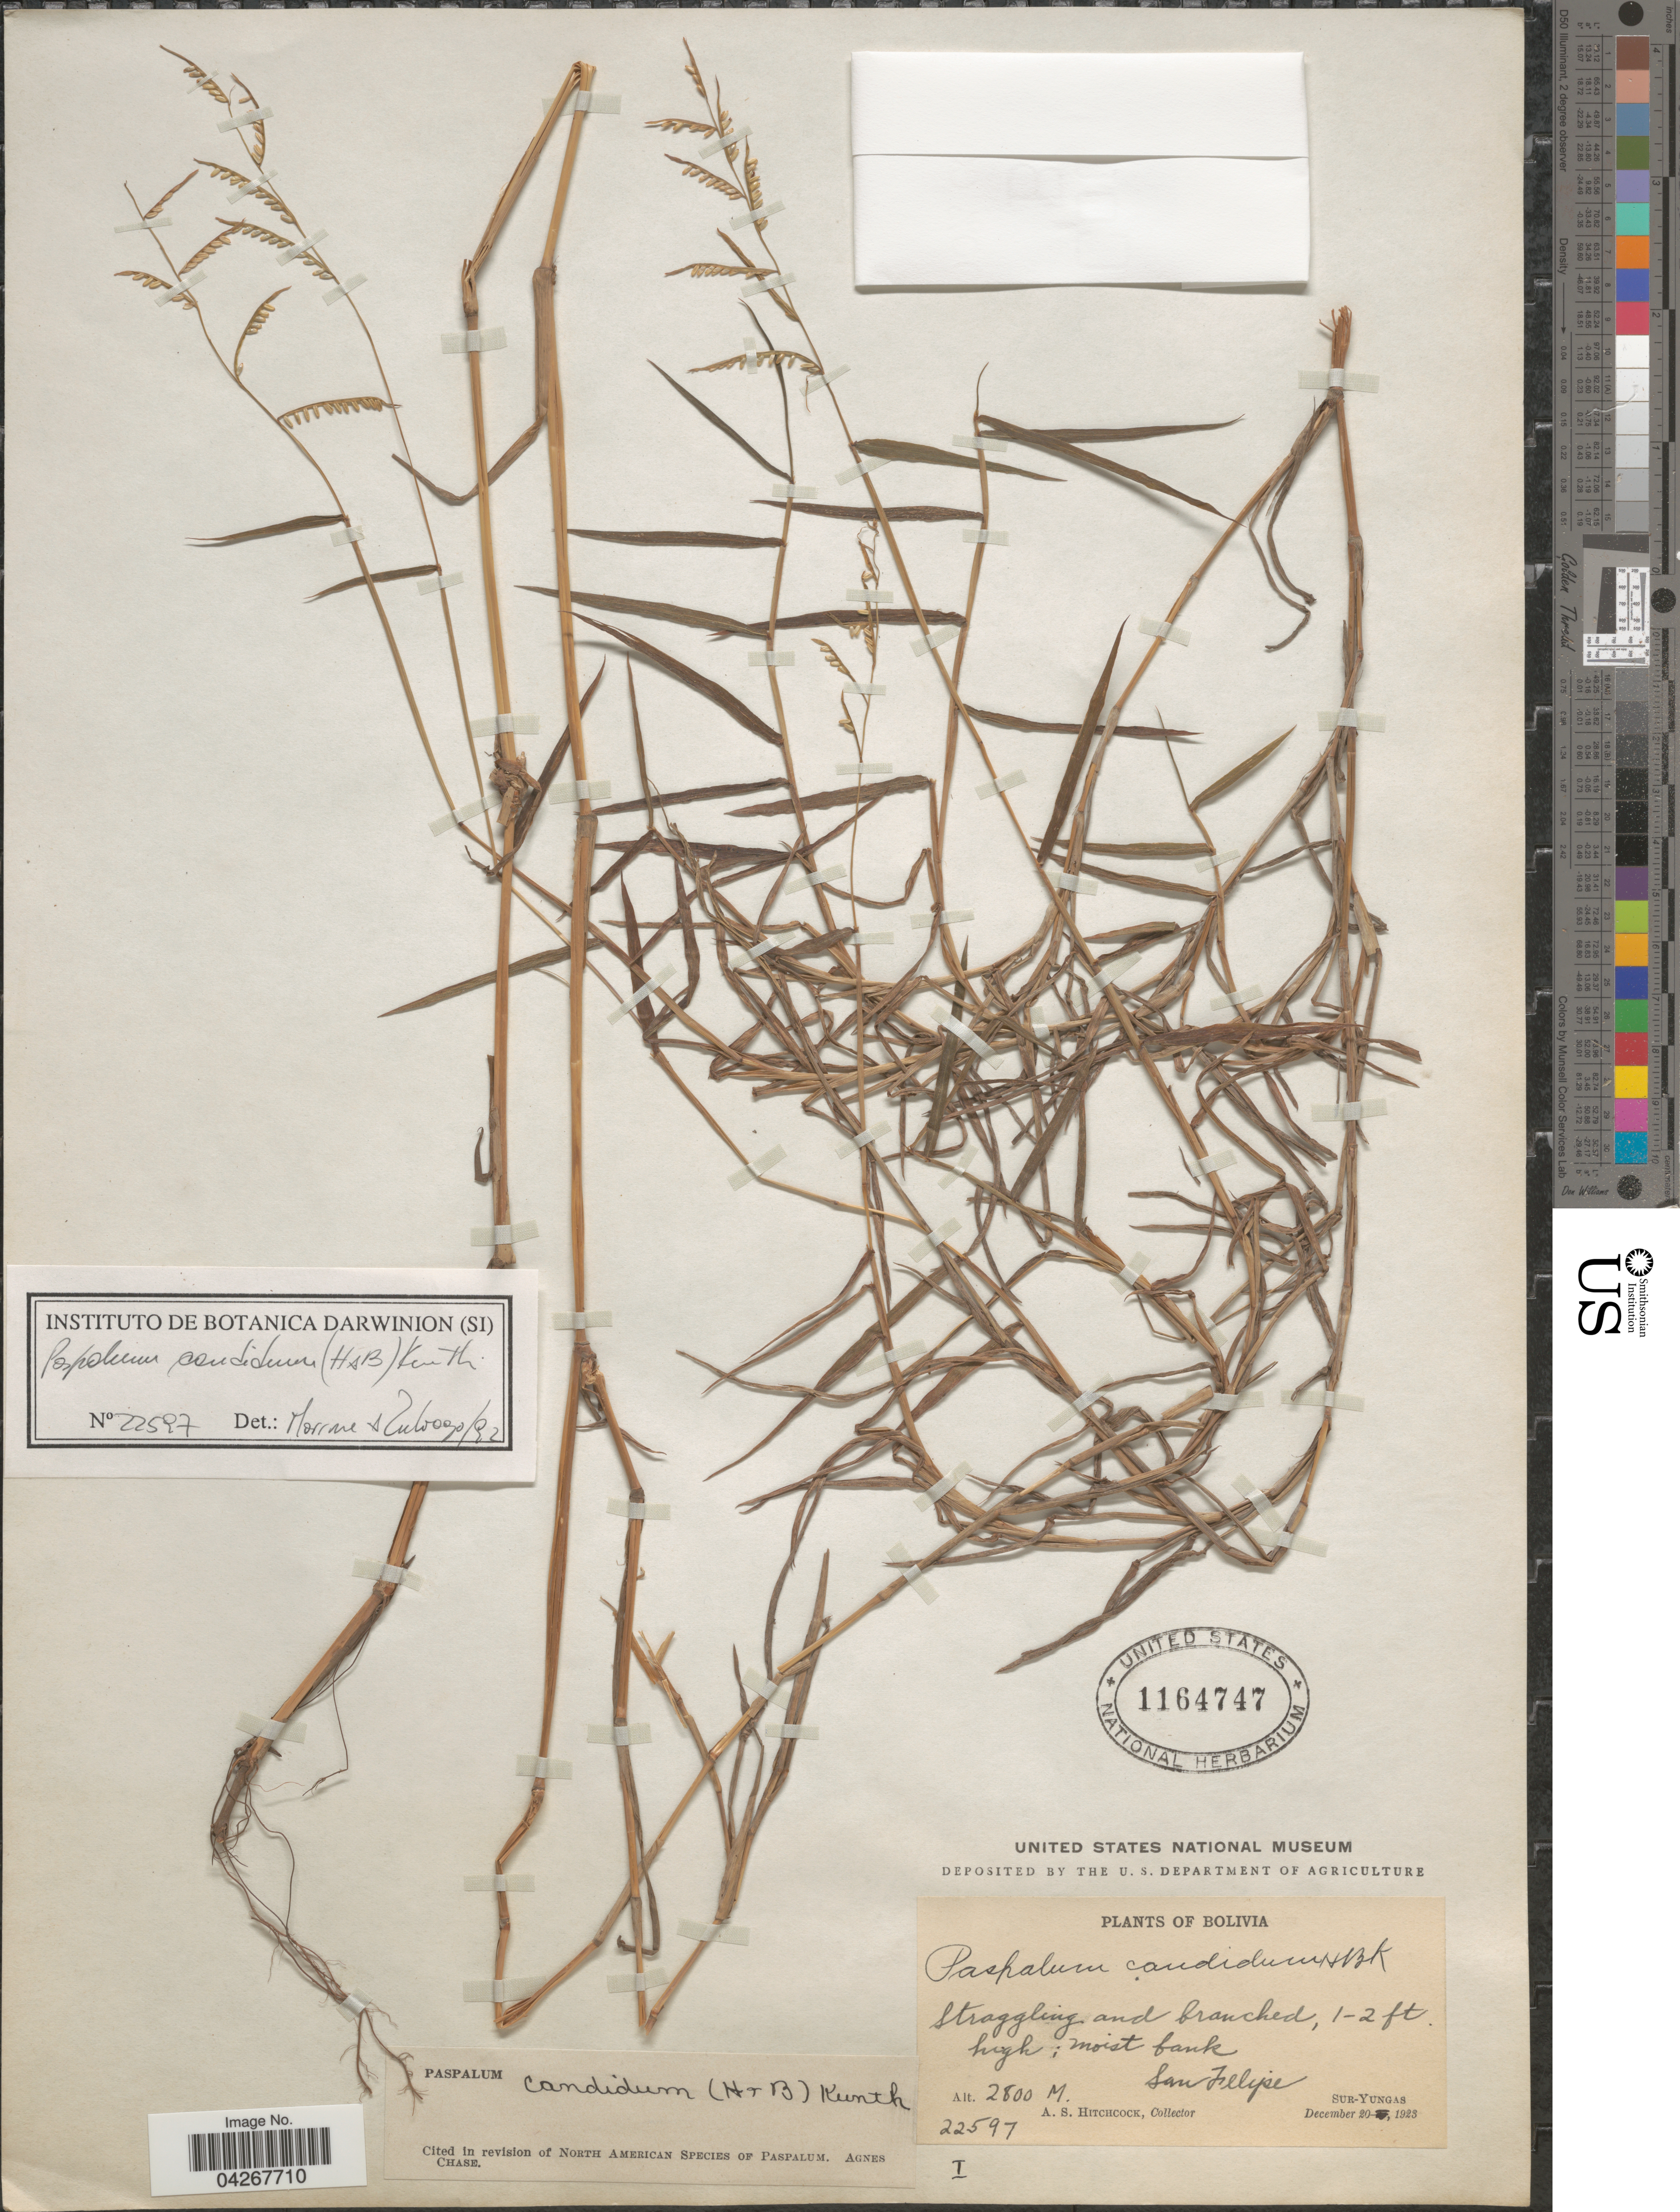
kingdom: Plantae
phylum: Tracheophyta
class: Liliopsida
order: Poales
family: Poaceae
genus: Paspalum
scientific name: Paspalum candidum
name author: (Humb. & Bonpl. ex Fleugge) Kunth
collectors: A. S. Hitchcock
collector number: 22597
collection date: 1923-12-20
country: Bolivia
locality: Moist bank. San Felipe. Sur-Yungas.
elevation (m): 2800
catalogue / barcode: US 1164747